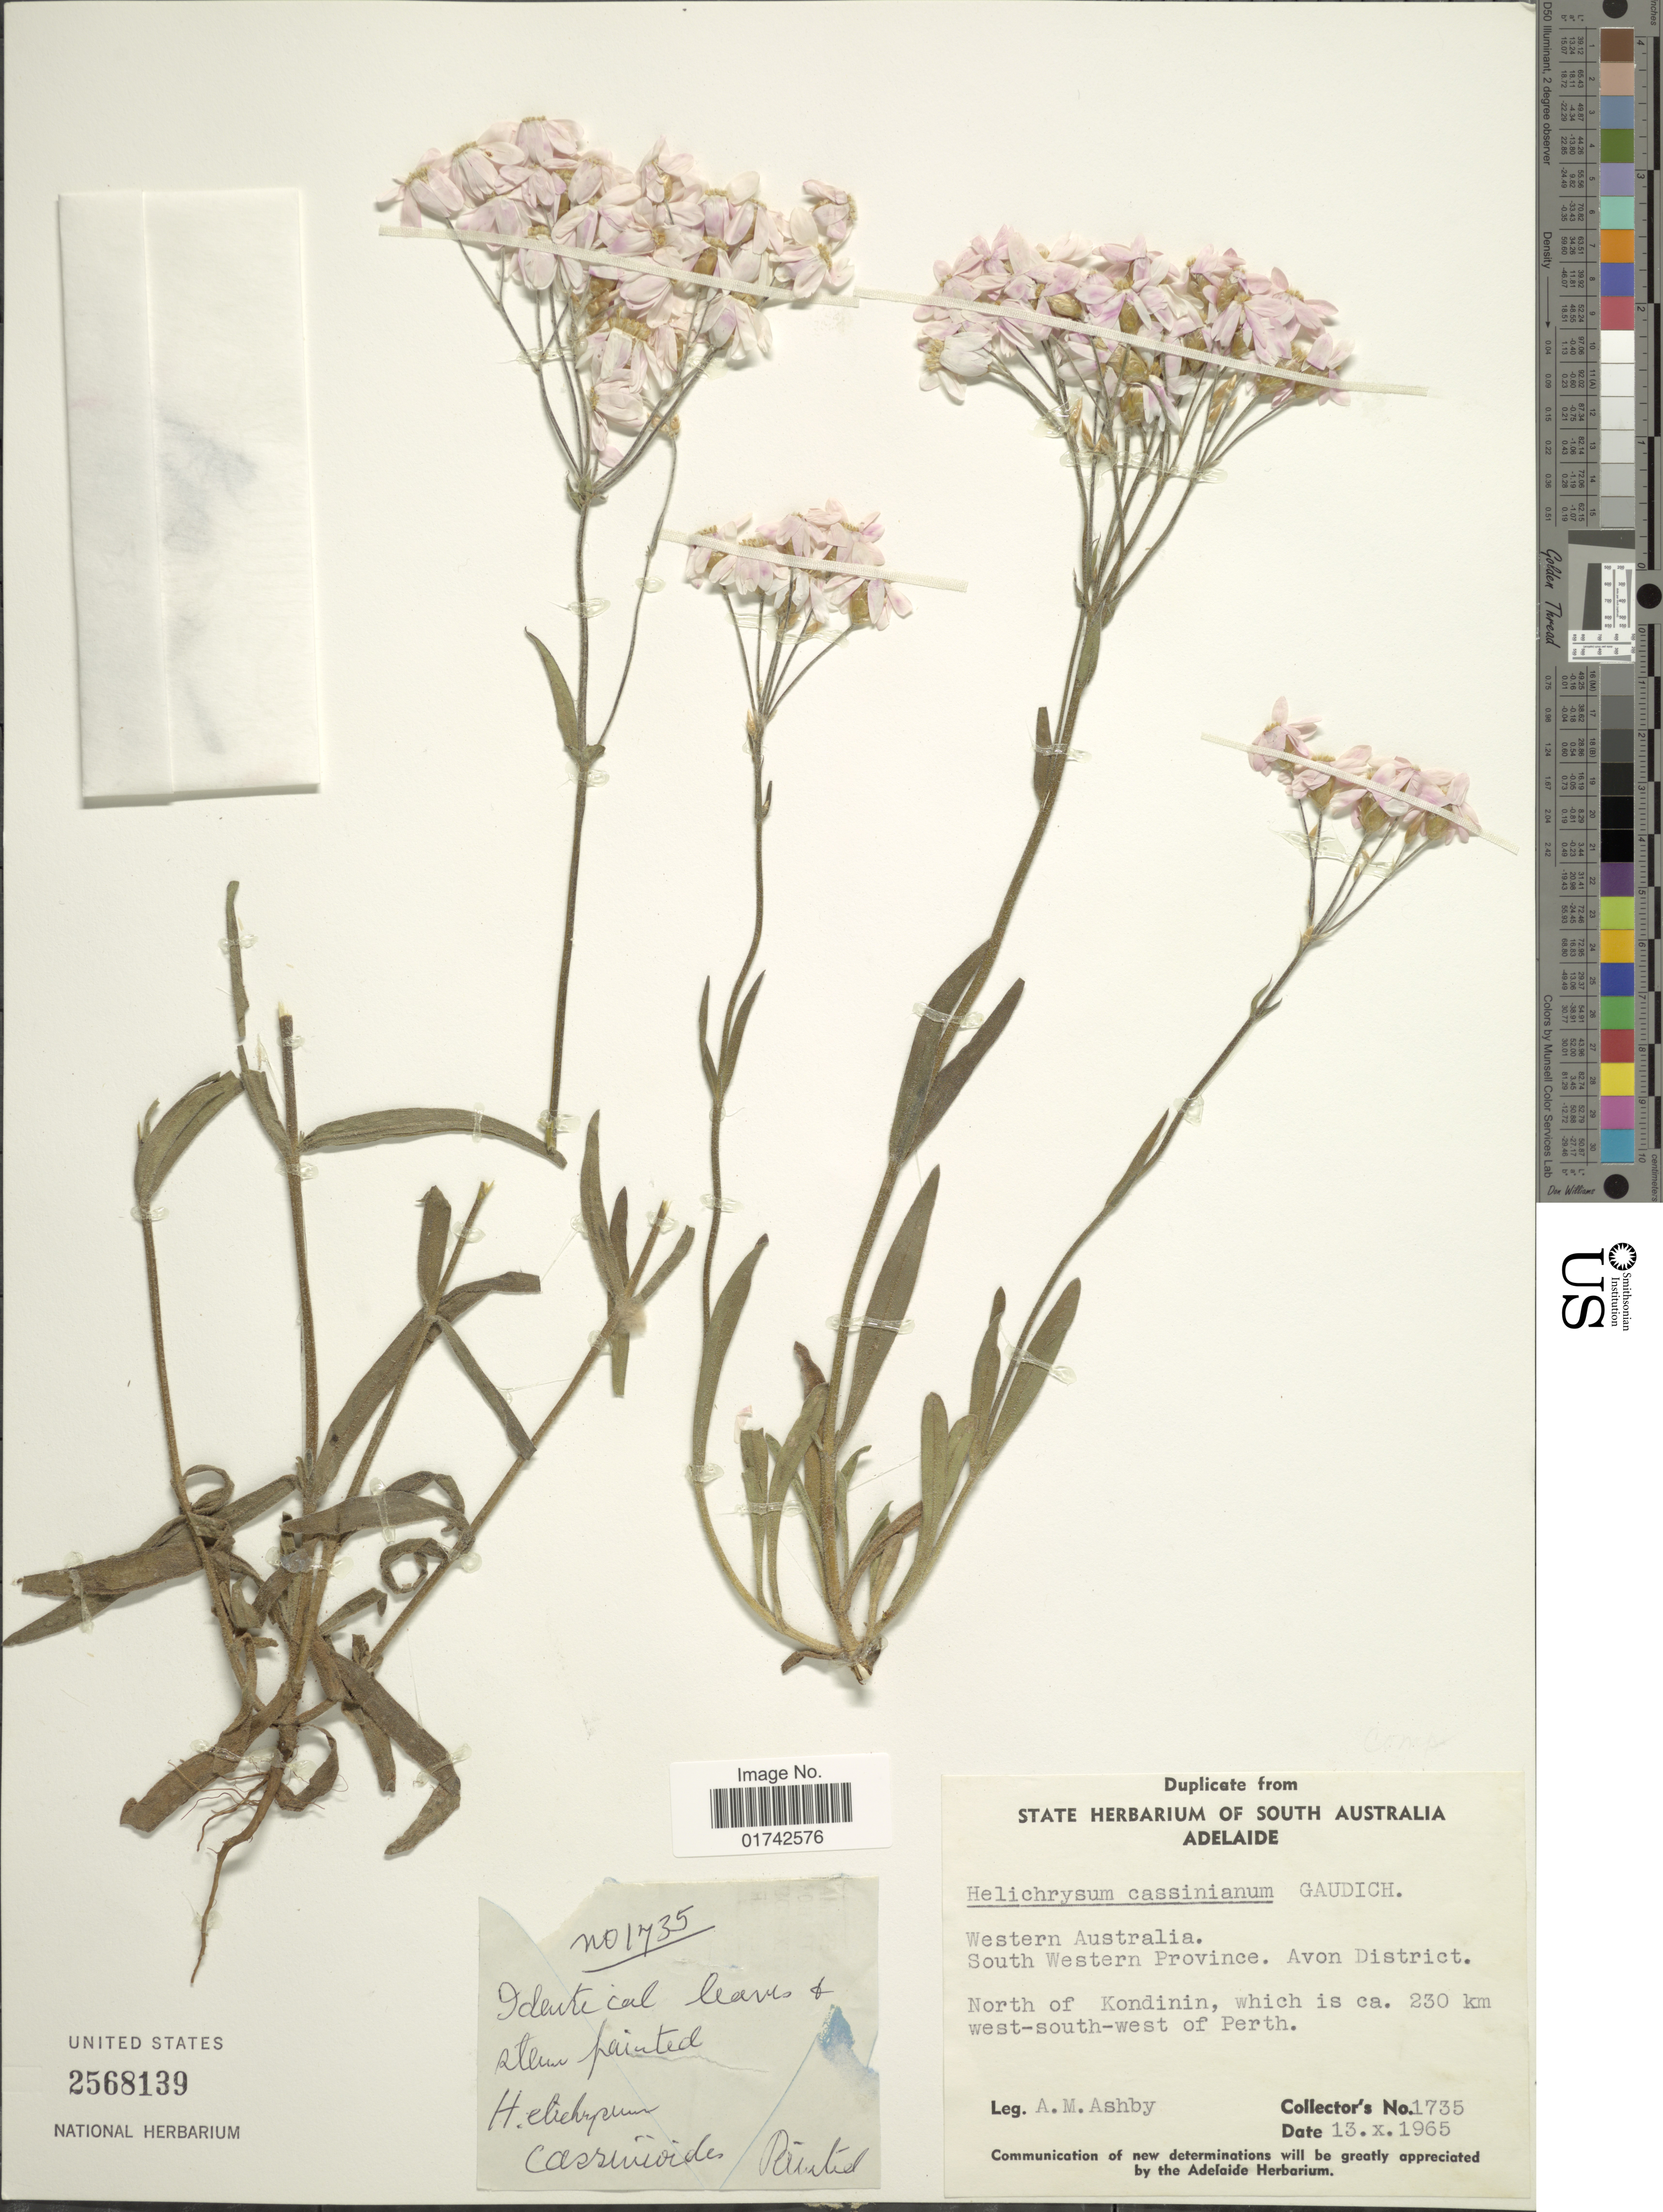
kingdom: Plantae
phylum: Tracheophyta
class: Magnoliopsida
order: Asterales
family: Asteraceae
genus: Helichrysum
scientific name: Helichrysum cassinianum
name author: Gaudich.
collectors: A. Ashby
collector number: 1735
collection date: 1965-10-13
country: Australia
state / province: Western Australia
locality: South Western Province. Avon District. North of Kondinin, which is ca. 230 km west-south-west of Perth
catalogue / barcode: US 2568139